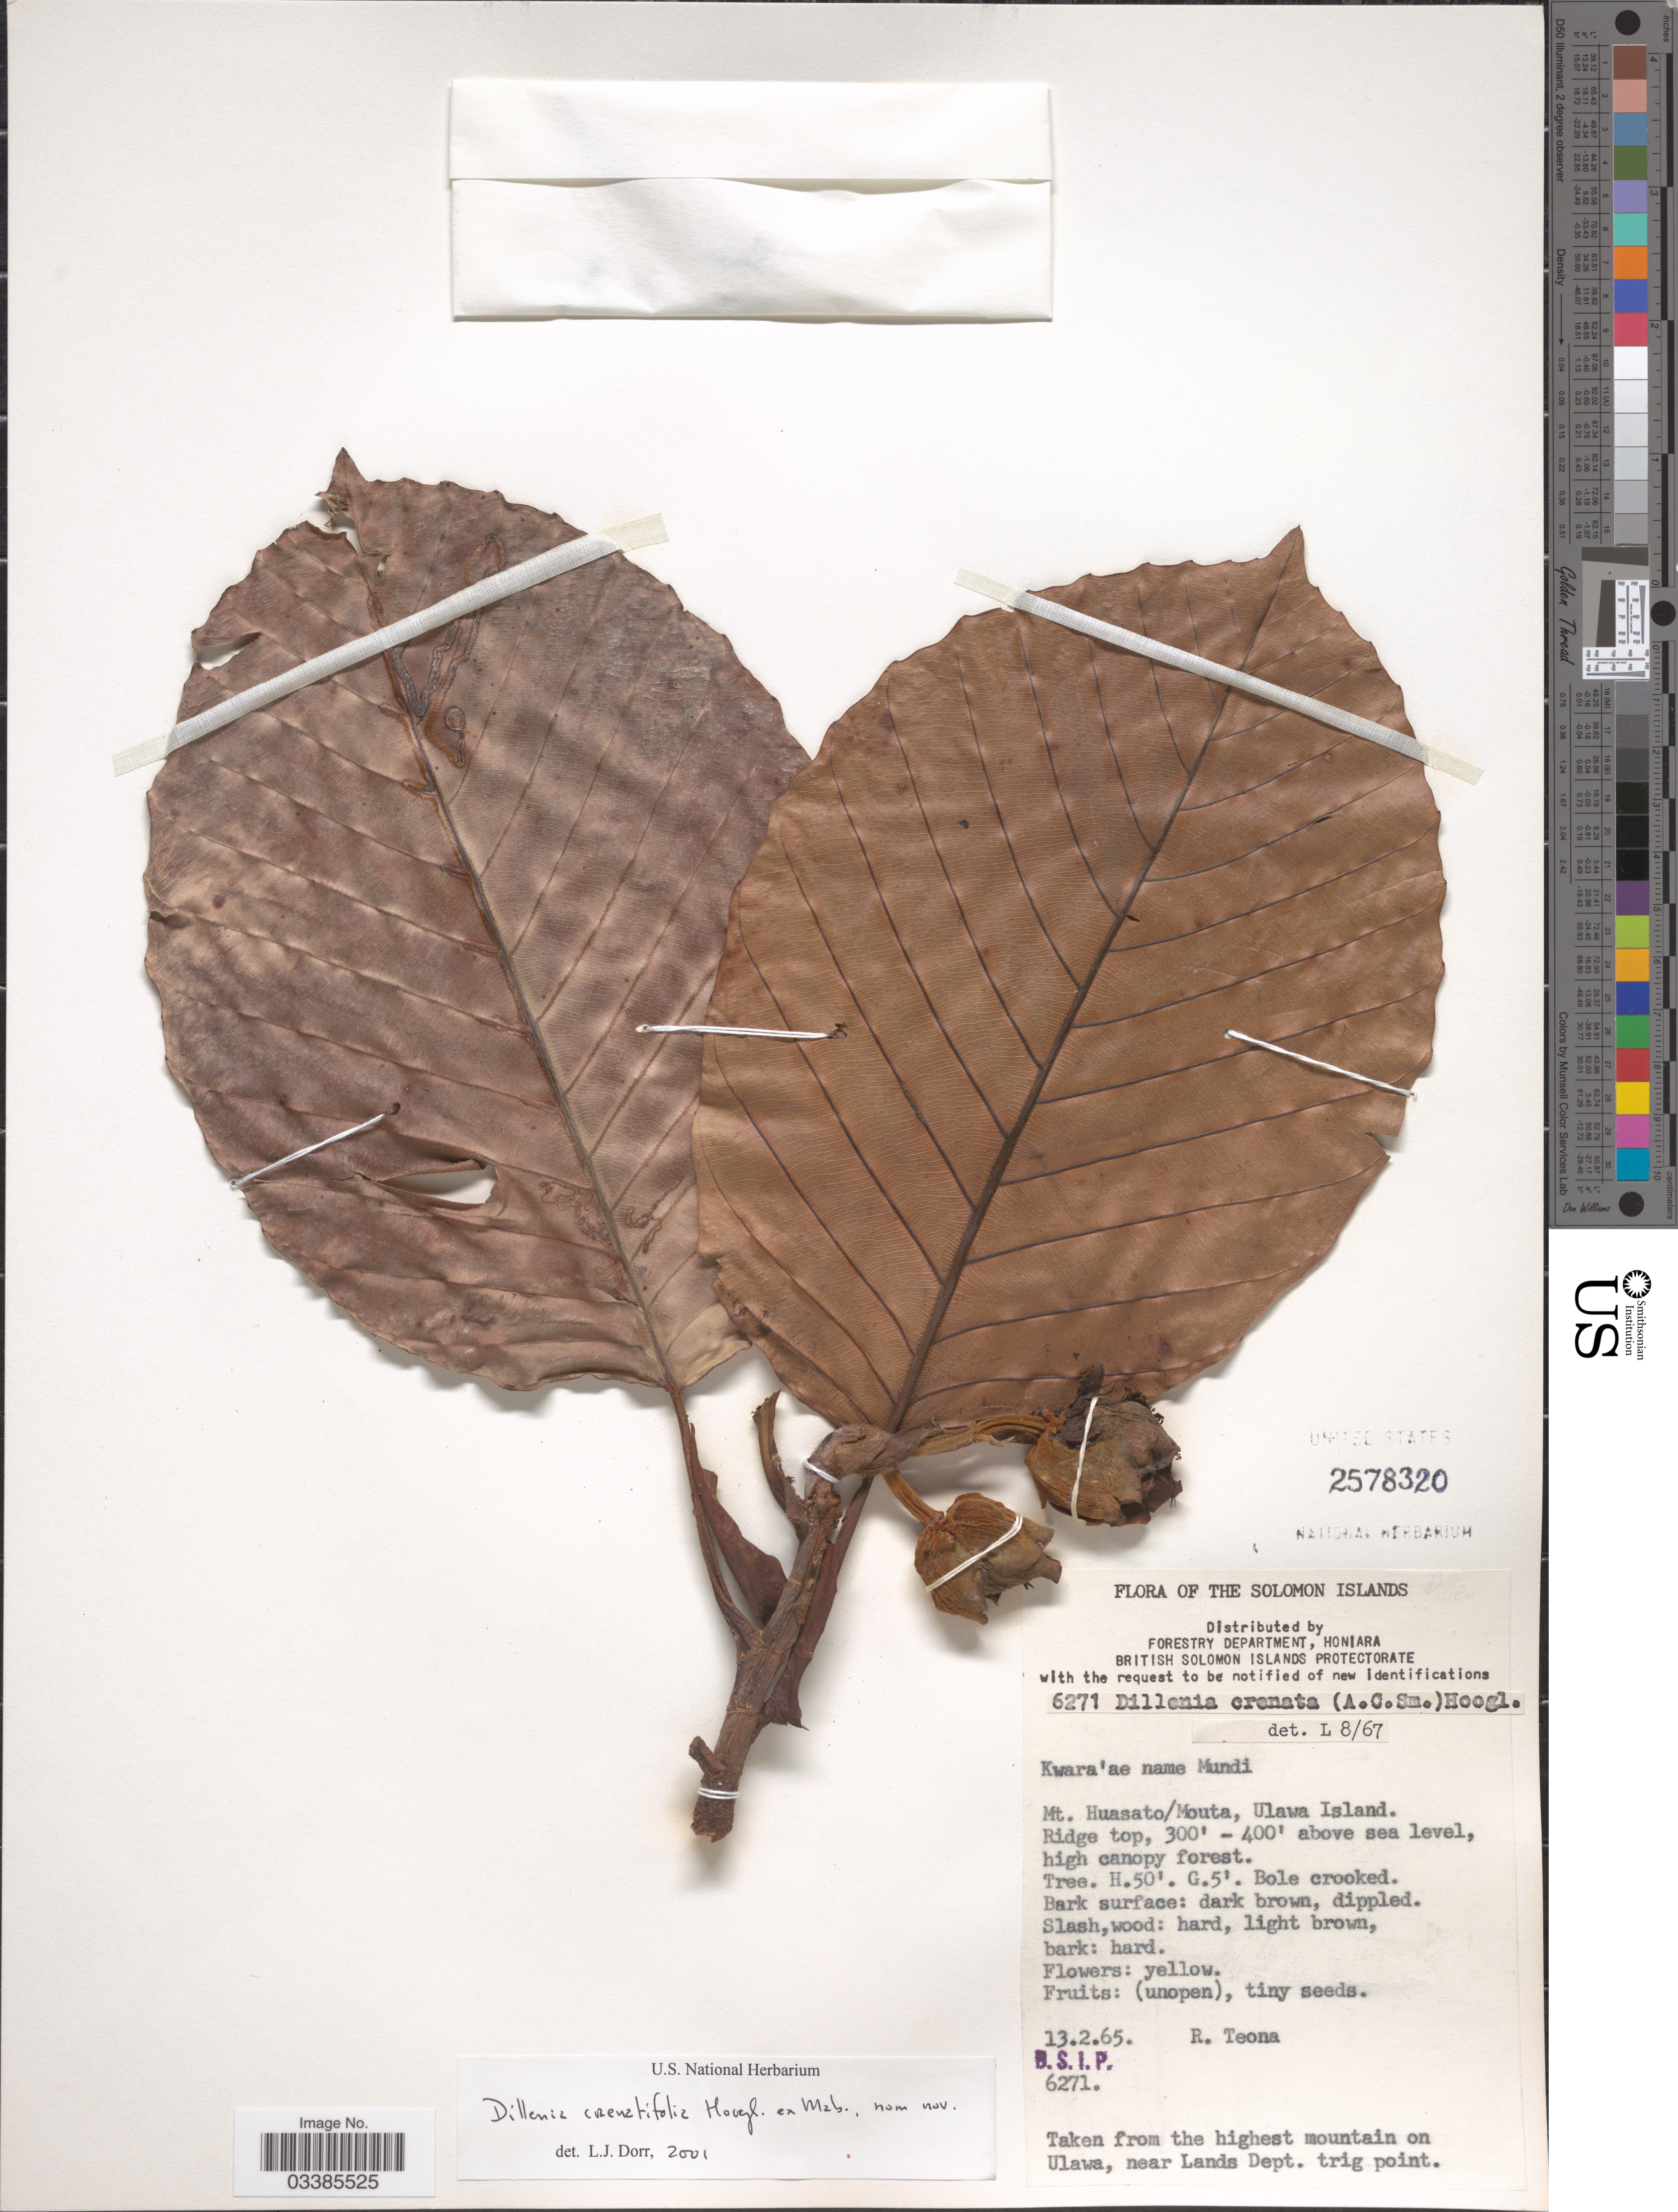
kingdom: Plantae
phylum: Tracheophyta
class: Magnoliopsida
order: Dilleniales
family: Dilleniaceae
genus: Dillenia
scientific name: Dillenia crenatifolia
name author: Hoogland ex Mabb.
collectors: R. Teona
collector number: B.S.I.P.6271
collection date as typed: Transcribed d/m/y: 13/2/65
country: Solomon Islands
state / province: Solomon Islands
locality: Mt. Huasato/ Mouta, Ulawa Island. Ridge top.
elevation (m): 91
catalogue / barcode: US 2578320